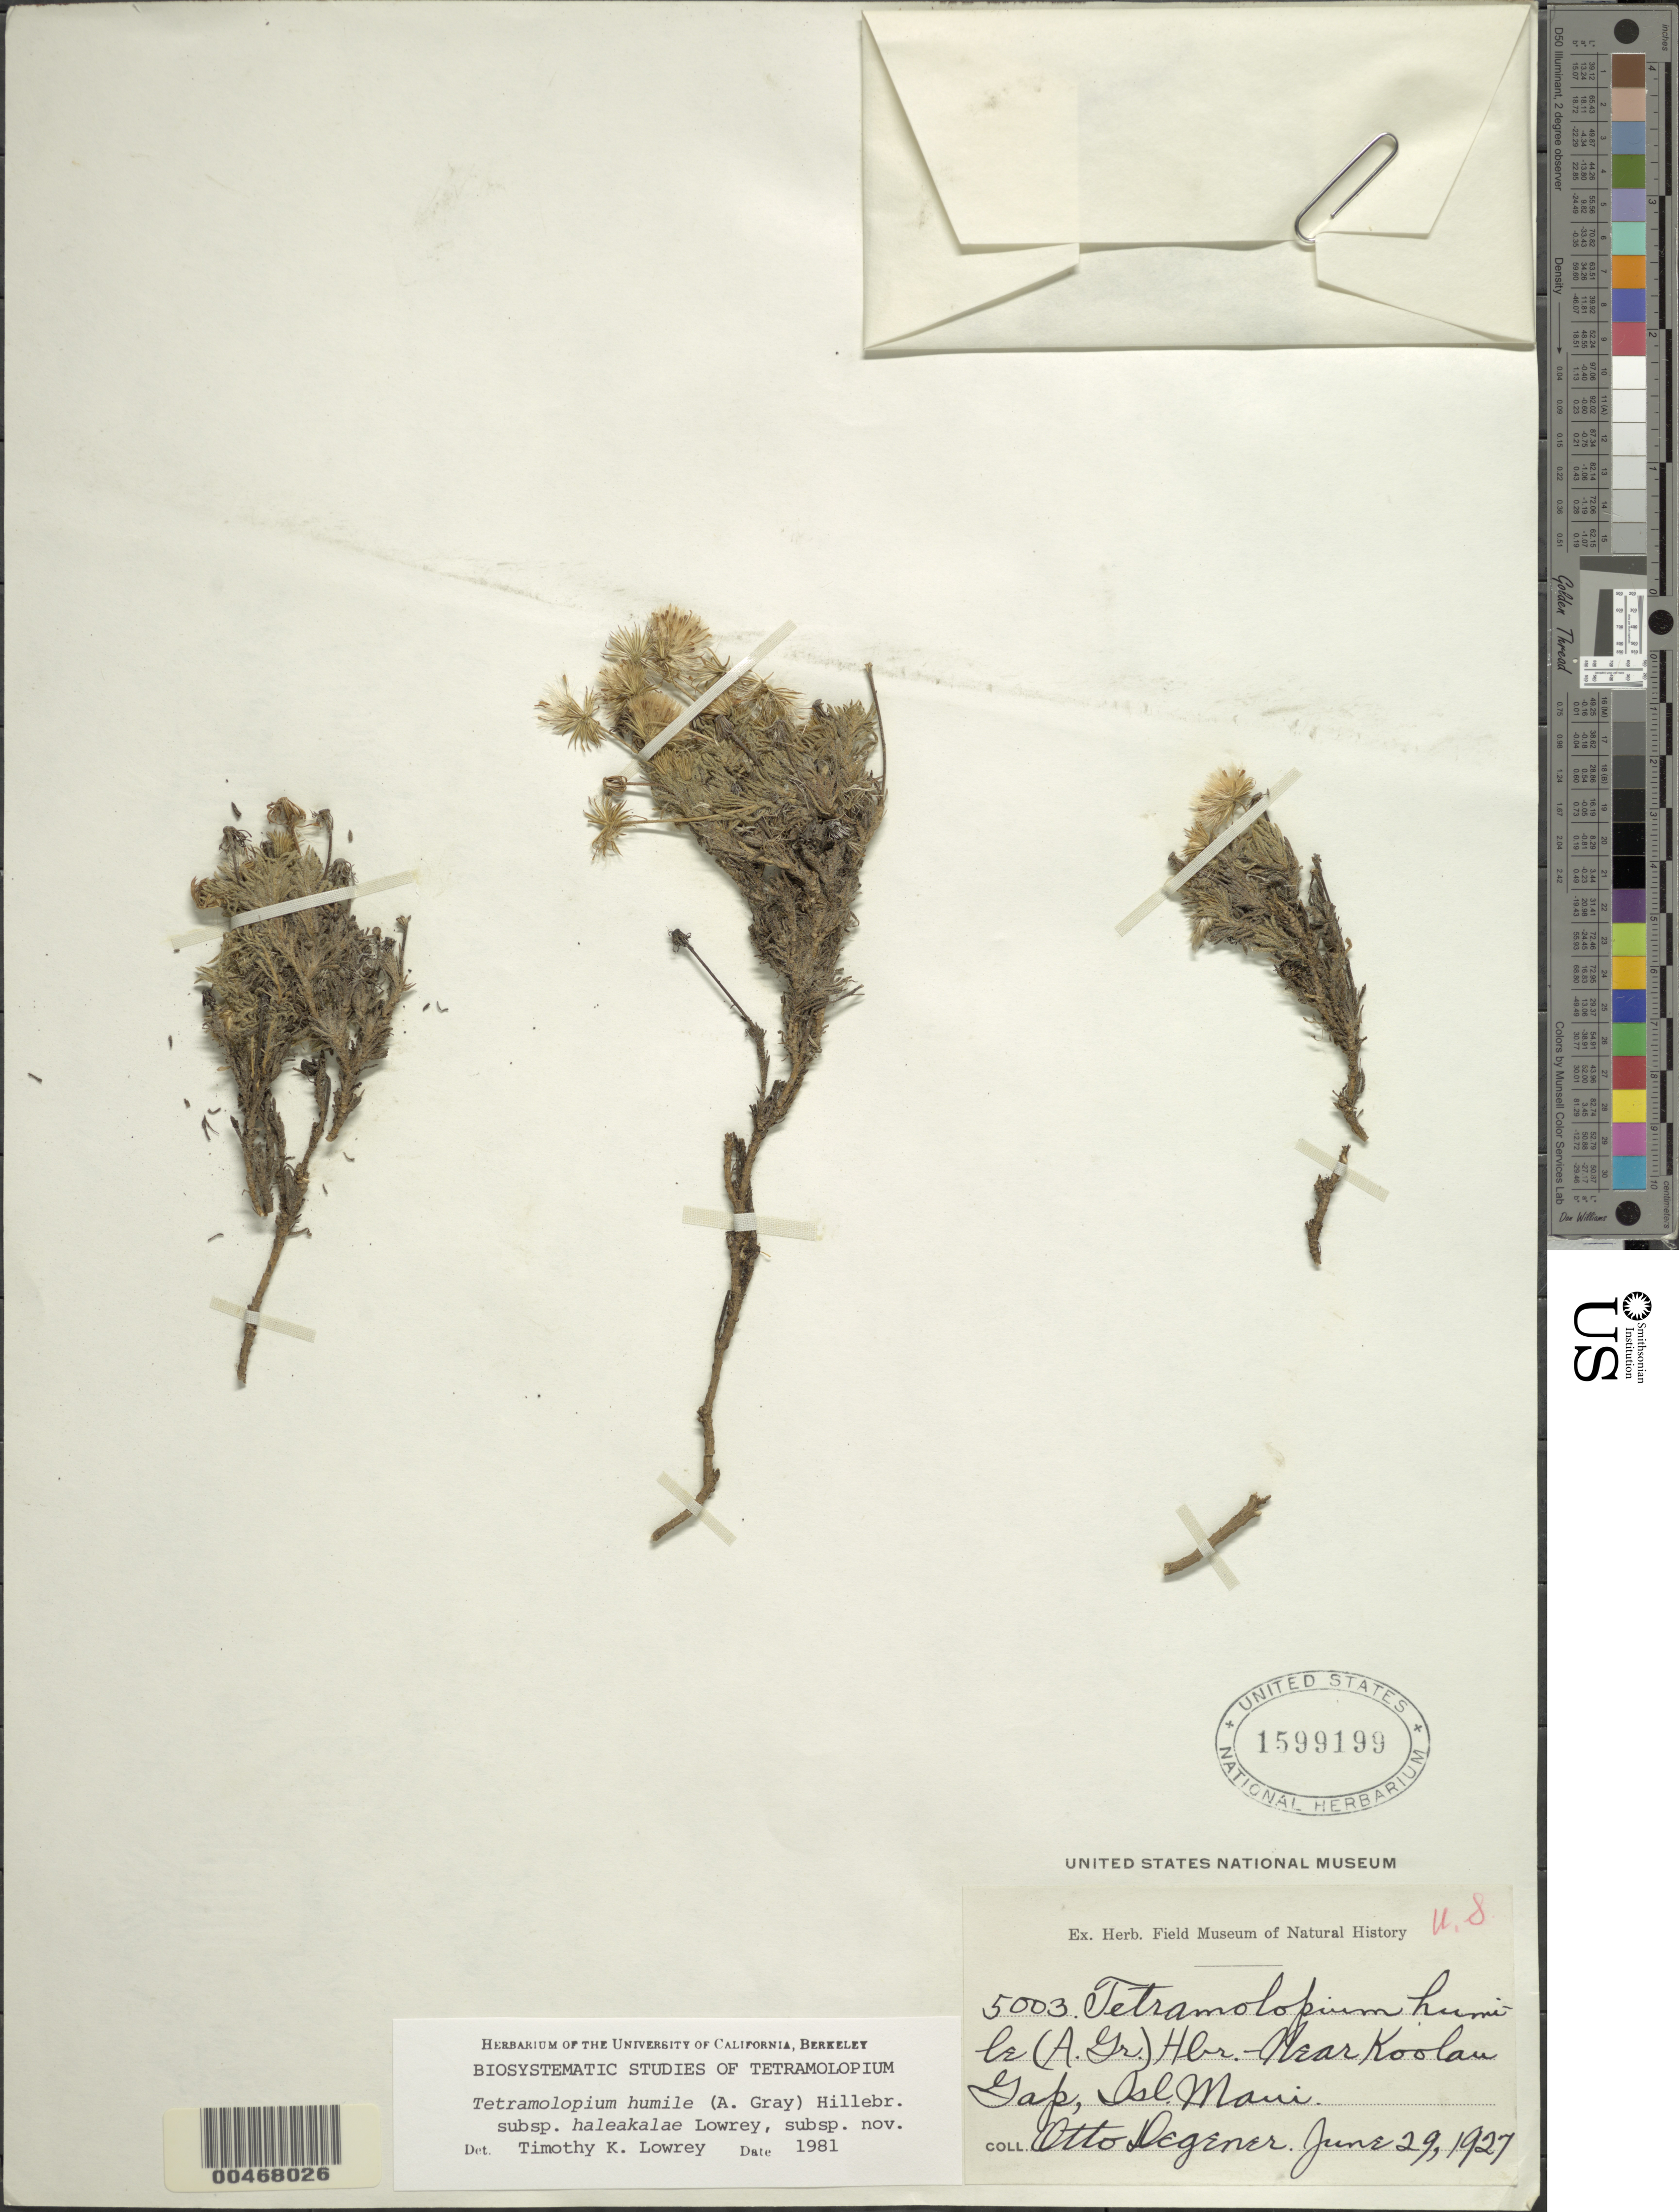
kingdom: Plantae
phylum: Tracheophyta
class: Magnoliopsida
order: Asterales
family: Asteraceae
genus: Tetramolopium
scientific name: Tetramolopium humile subsp. haleakalae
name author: Lowrey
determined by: Lowrey, T. K.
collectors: O. Degener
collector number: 5003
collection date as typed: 29 Jun 1927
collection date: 1927-06-29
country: United States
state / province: Hawaii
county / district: Maui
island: Maui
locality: Near Koolau Gap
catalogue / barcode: US 1599199